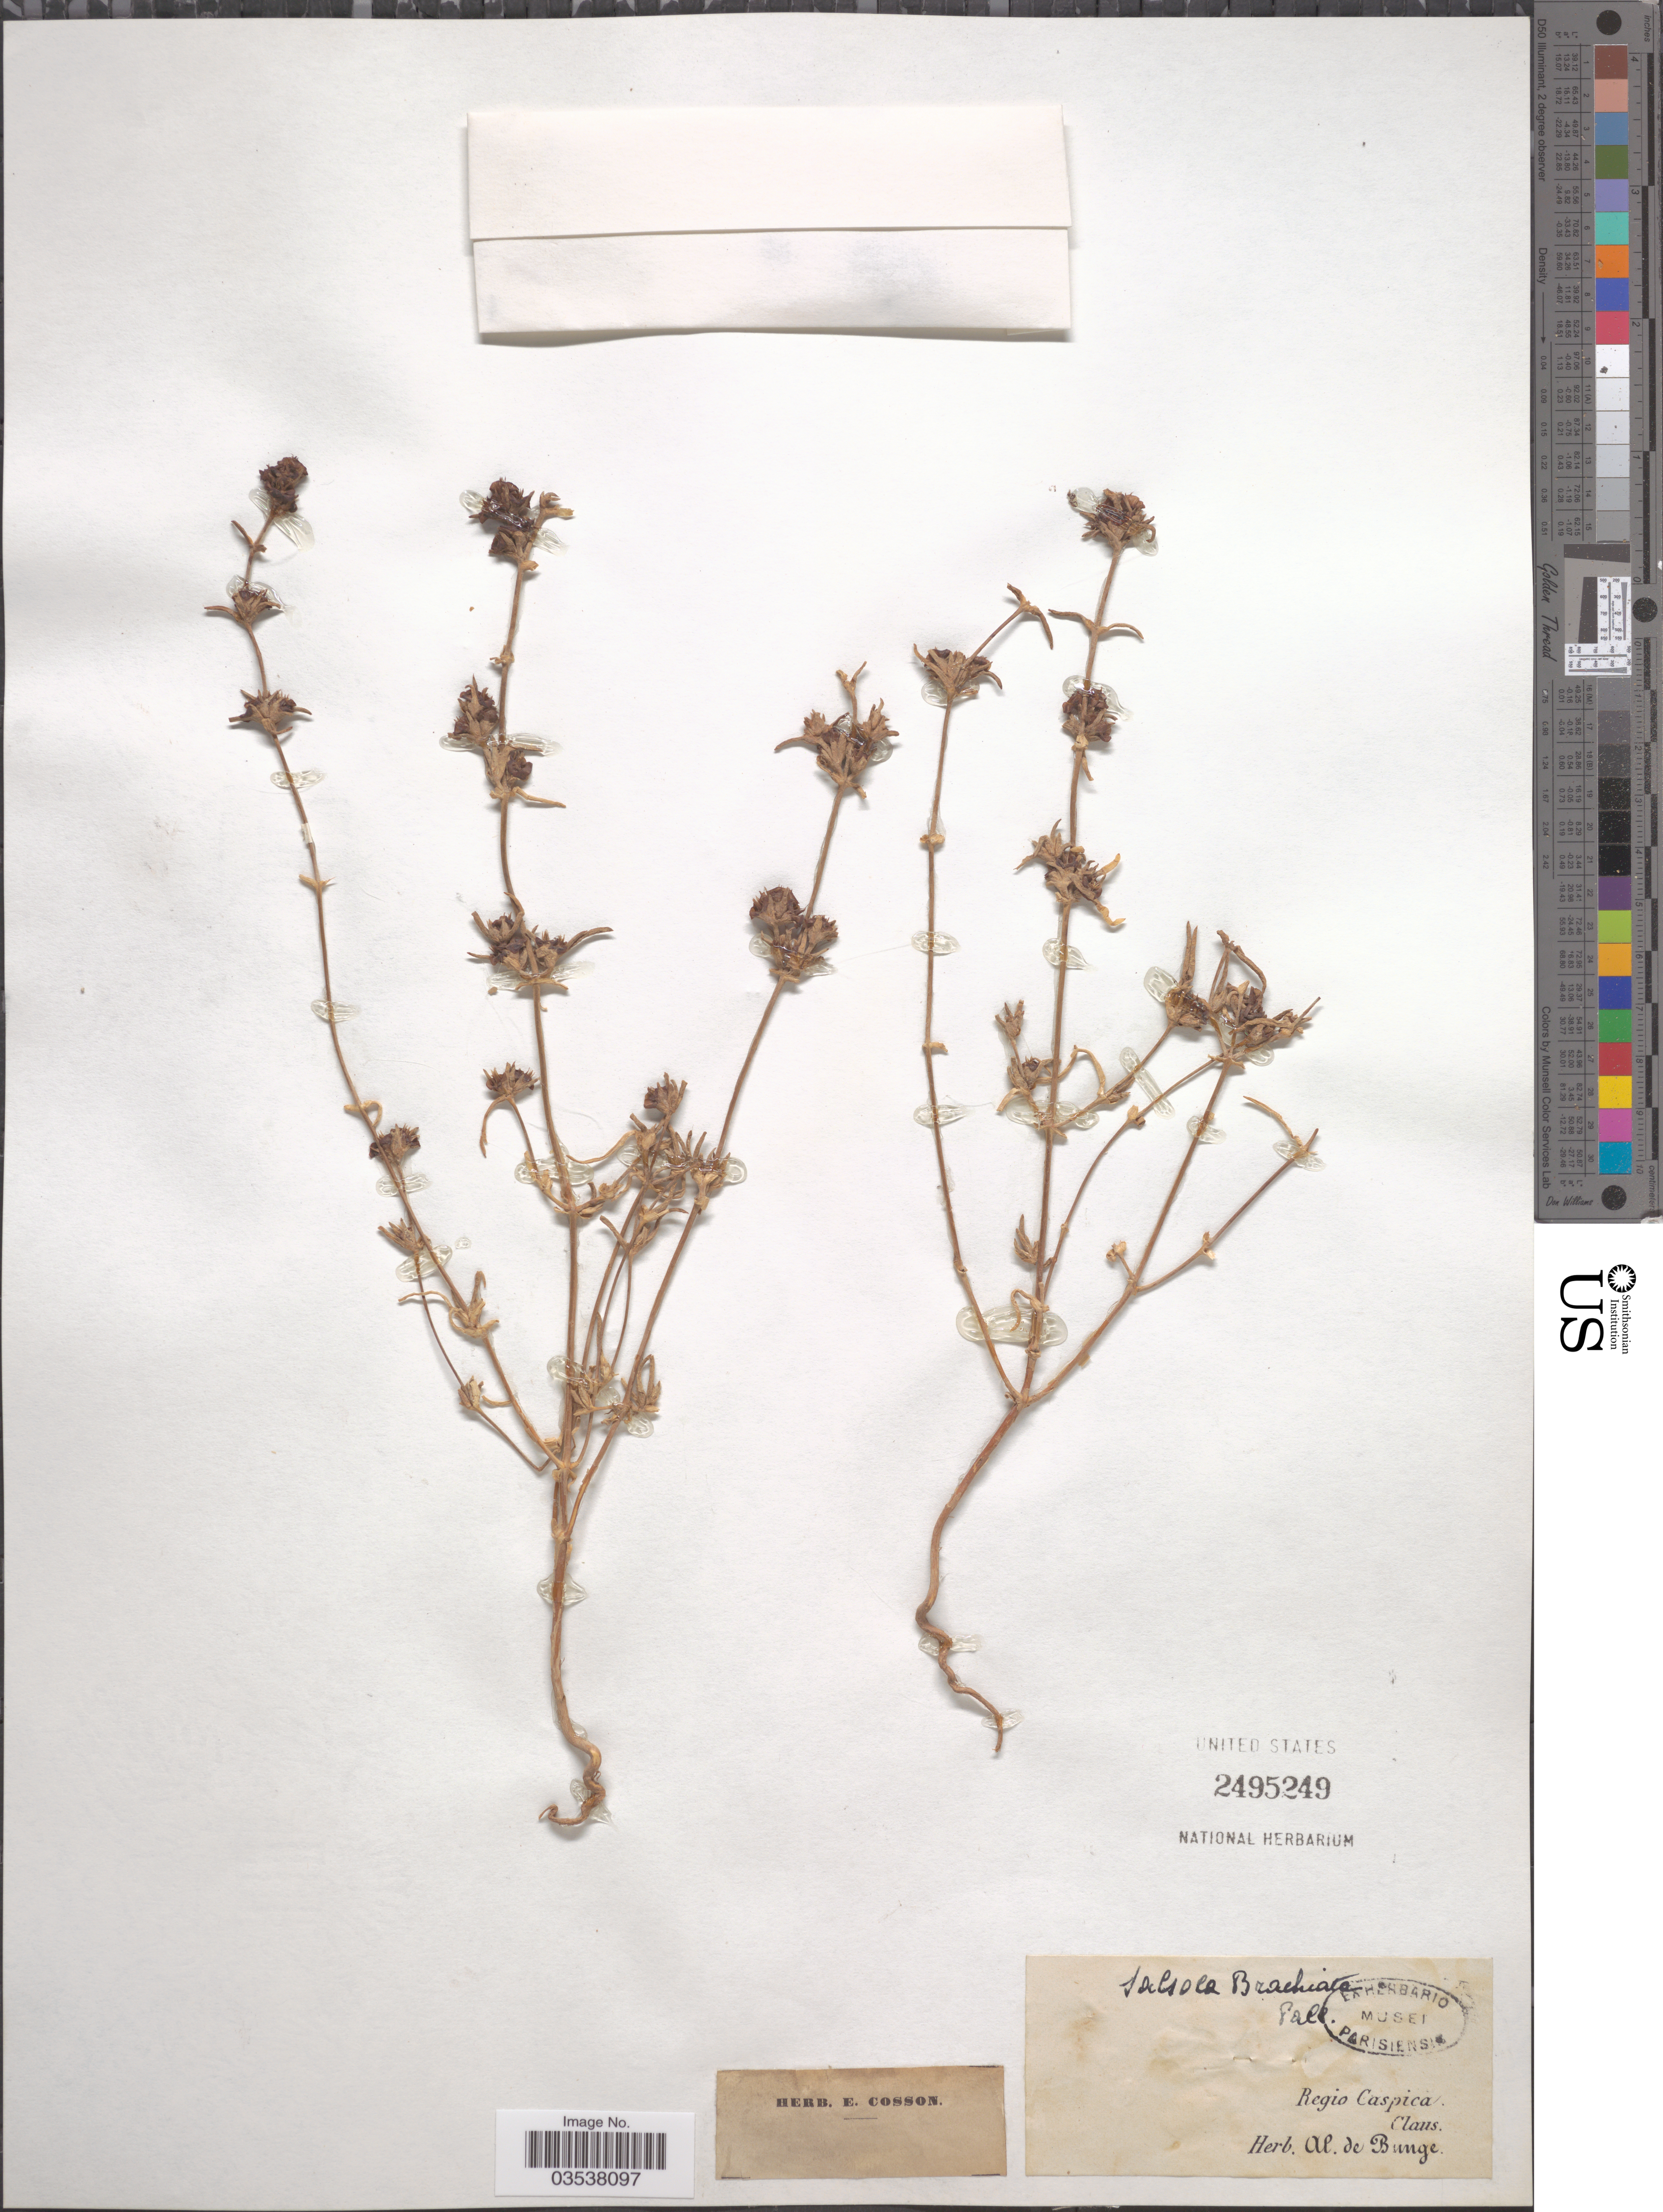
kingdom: Plantae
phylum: Tracheophyta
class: Magnoliopsida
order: Caryophyllales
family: Amaranthaceae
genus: Pyankovia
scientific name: Pyankovia brachiata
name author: (Pall.) Akhani & Roalson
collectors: K. E. Claus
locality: Regio Caspica.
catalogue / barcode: US 2495249